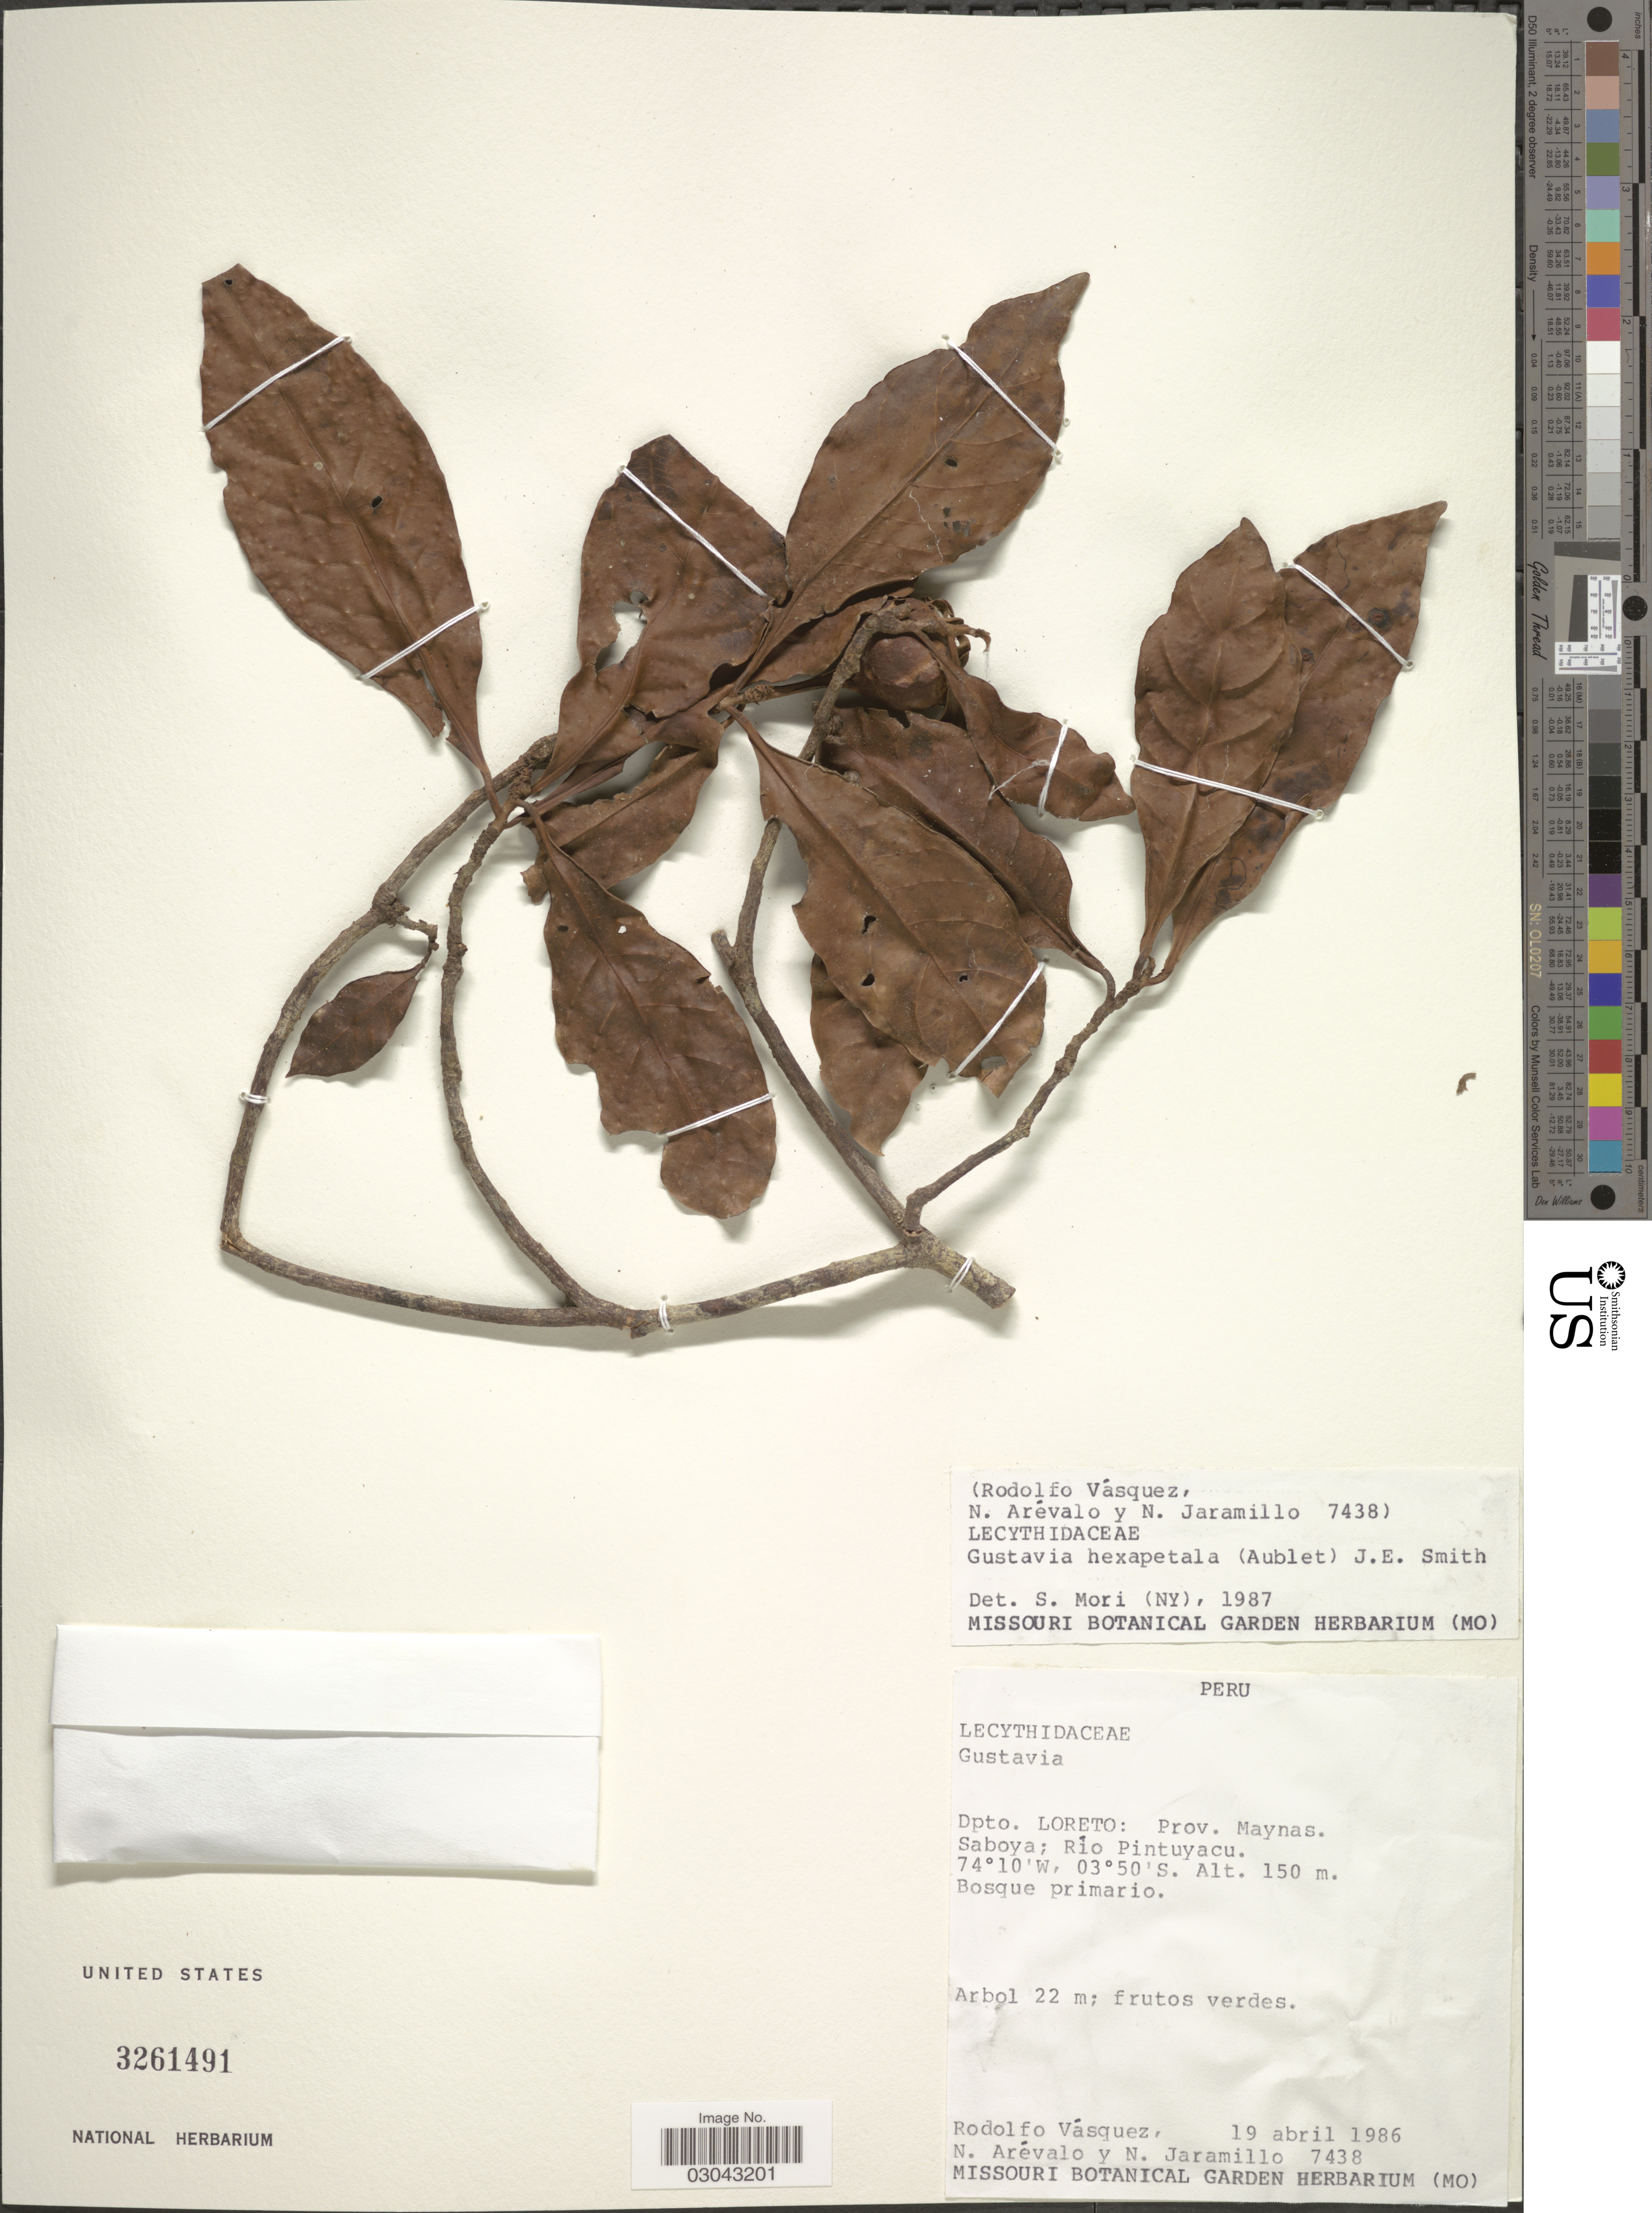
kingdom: Plantae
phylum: Tracheophyta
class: Magnoliopsida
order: Ericales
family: Lecythidaceae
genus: Gustavia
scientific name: Gustavia hexapetala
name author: (Aubl.) Sm.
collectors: R. Vásquez, N. Arévalo & N. Jaramillo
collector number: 7438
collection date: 1986-04-19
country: Peru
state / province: Loreto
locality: Dpto. Loreto: Prov. Maynas. Saboya; Río Pintuyacu.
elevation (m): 150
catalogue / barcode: US 3261491